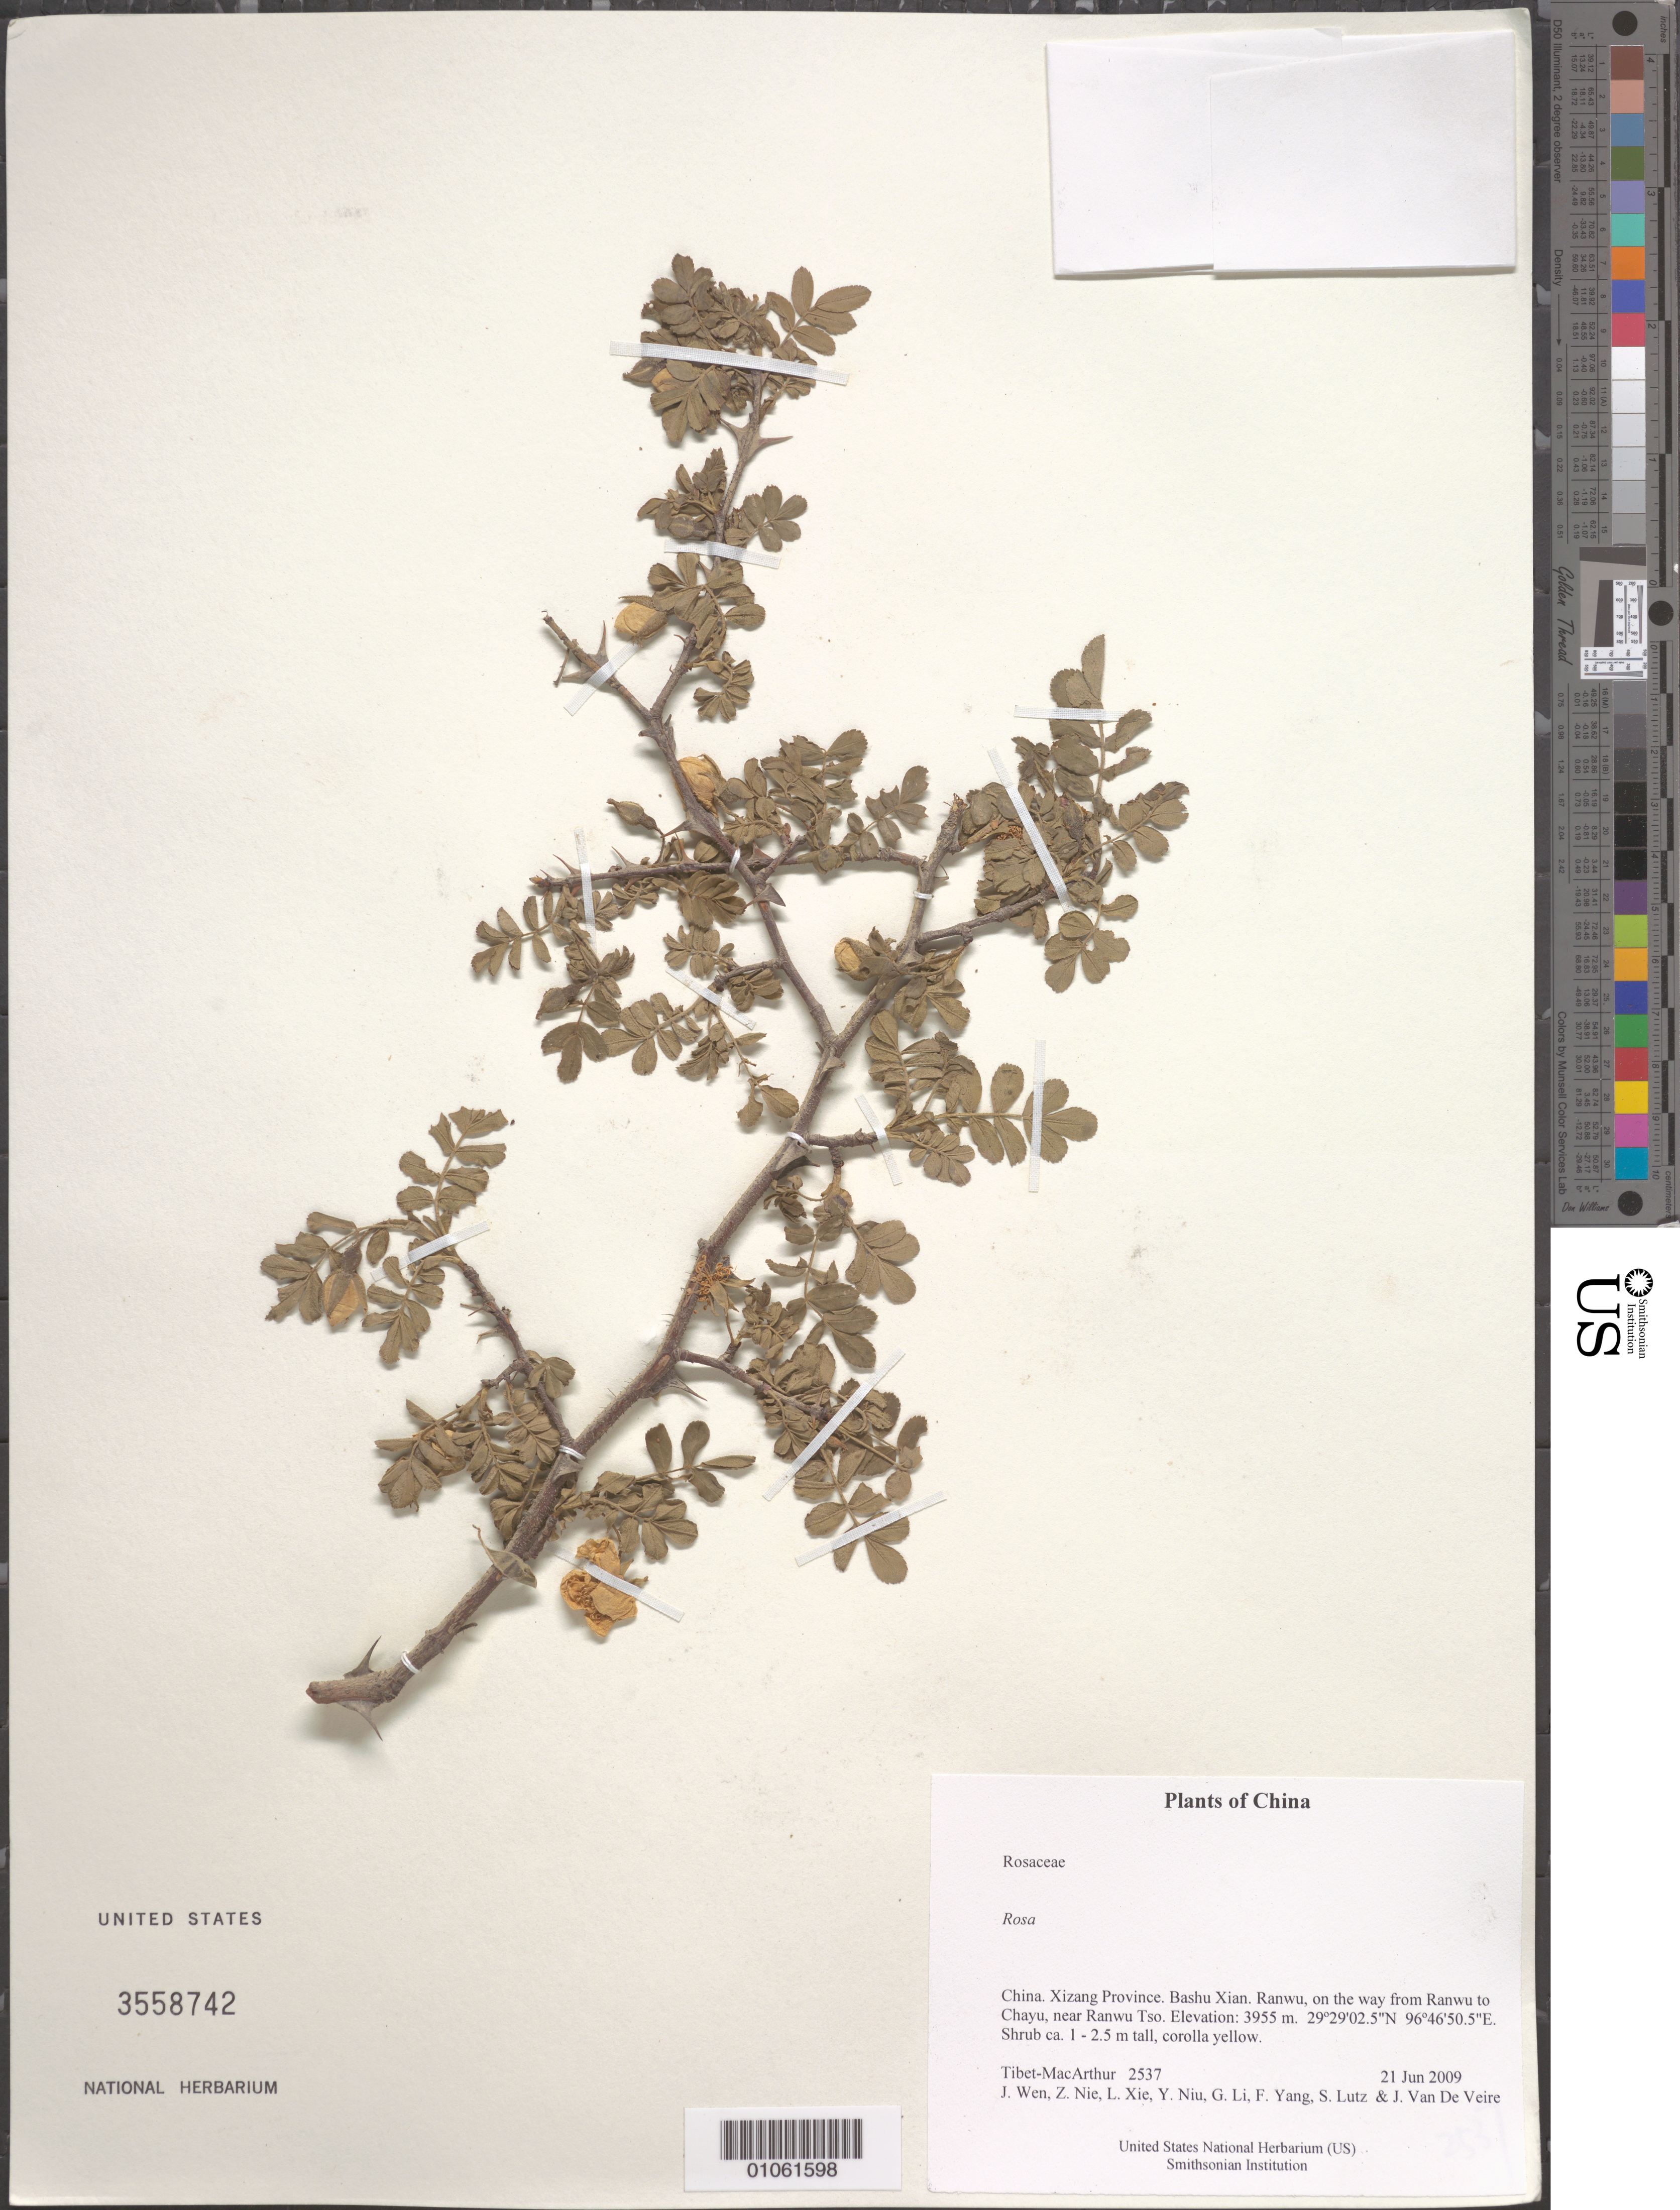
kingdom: Plantae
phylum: Tracheophyta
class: Magnoliopsida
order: Rosales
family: Rosaceae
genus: Rosa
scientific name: Rosa sp.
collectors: Tibet-MacArthur, J. Wen, Z. Nie, L. Xie, Y. Niu, G. Li, F. Yang, S. Lutz & J. Van De Veire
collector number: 2537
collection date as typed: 21 Jun 2009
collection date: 2009-06-21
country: China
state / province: Xizang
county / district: Bashu Xian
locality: Ranwu, on the way from Ranwu to Chayu, near Ranwu Tso.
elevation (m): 3955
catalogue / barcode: US 3558742